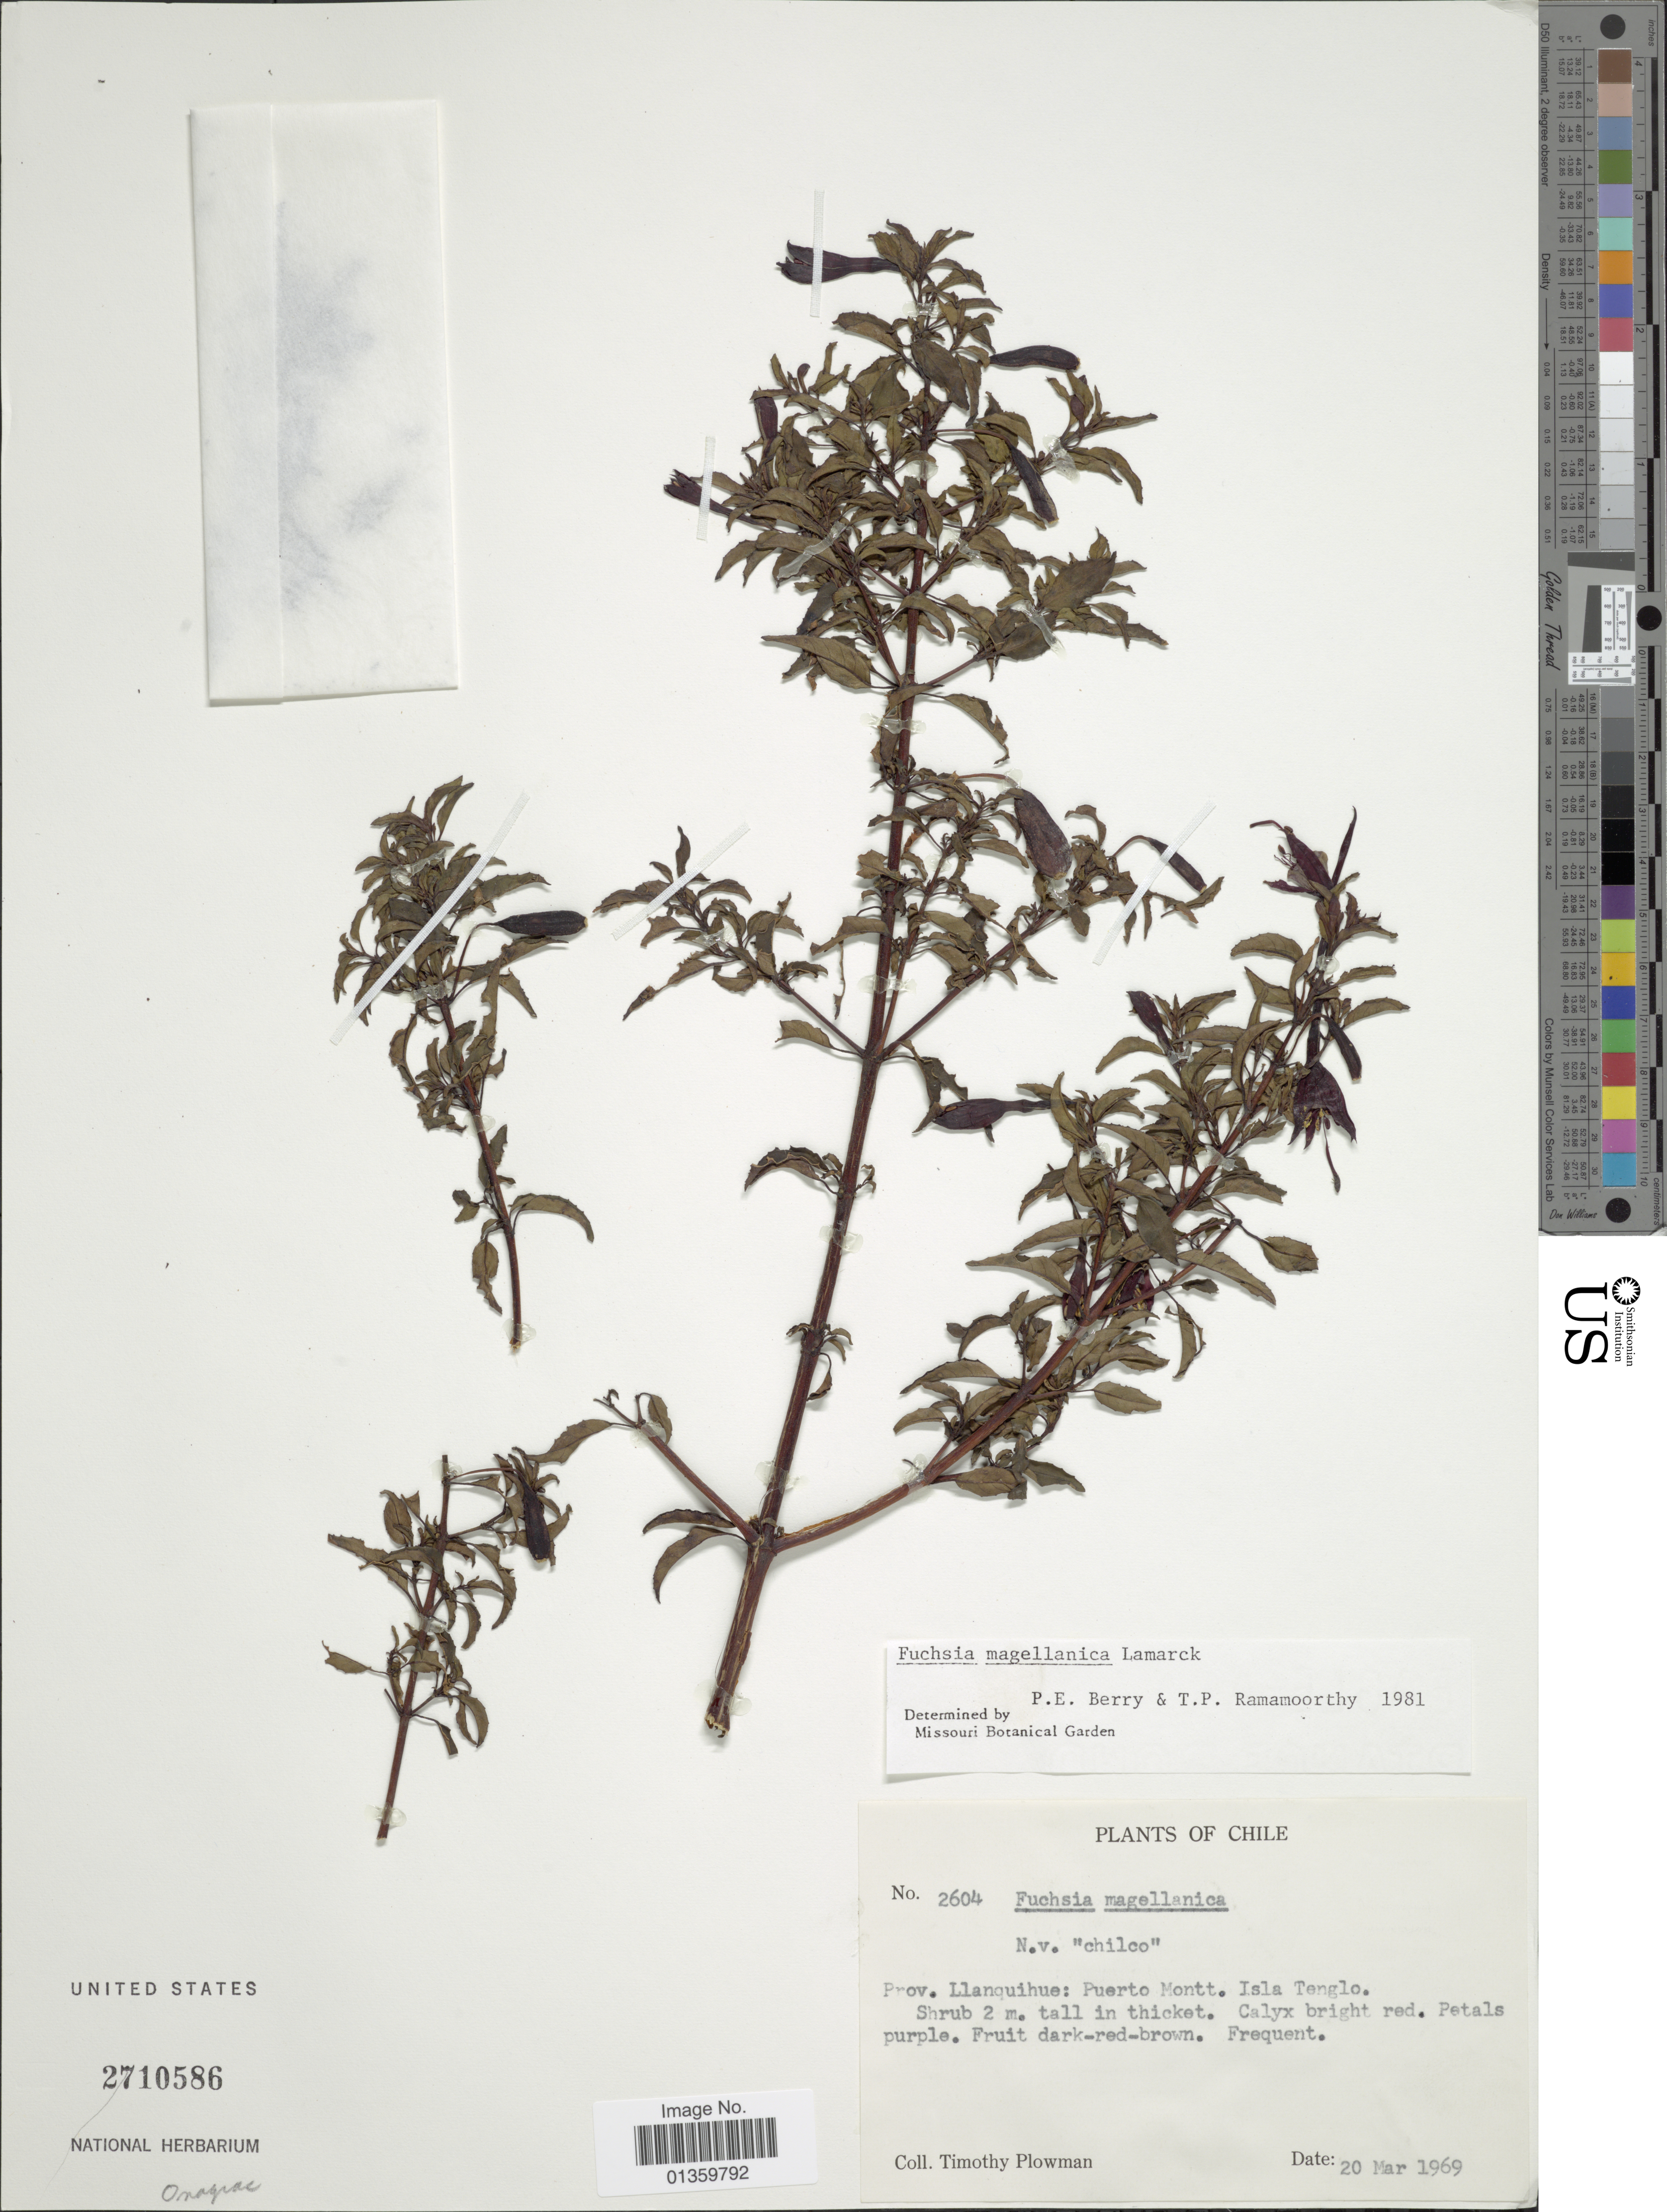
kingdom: Plantae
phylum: Tracheophyta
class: Magnoliopsida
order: Myrtales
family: Onagraceae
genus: Fuchsia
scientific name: Fuchsia magellanica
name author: Lam.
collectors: T. Plowman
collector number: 2604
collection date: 1969-03-20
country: Chile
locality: Prov. Llanquihue: Puerto Mont. Isla Tenglo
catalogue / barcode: US 2710586